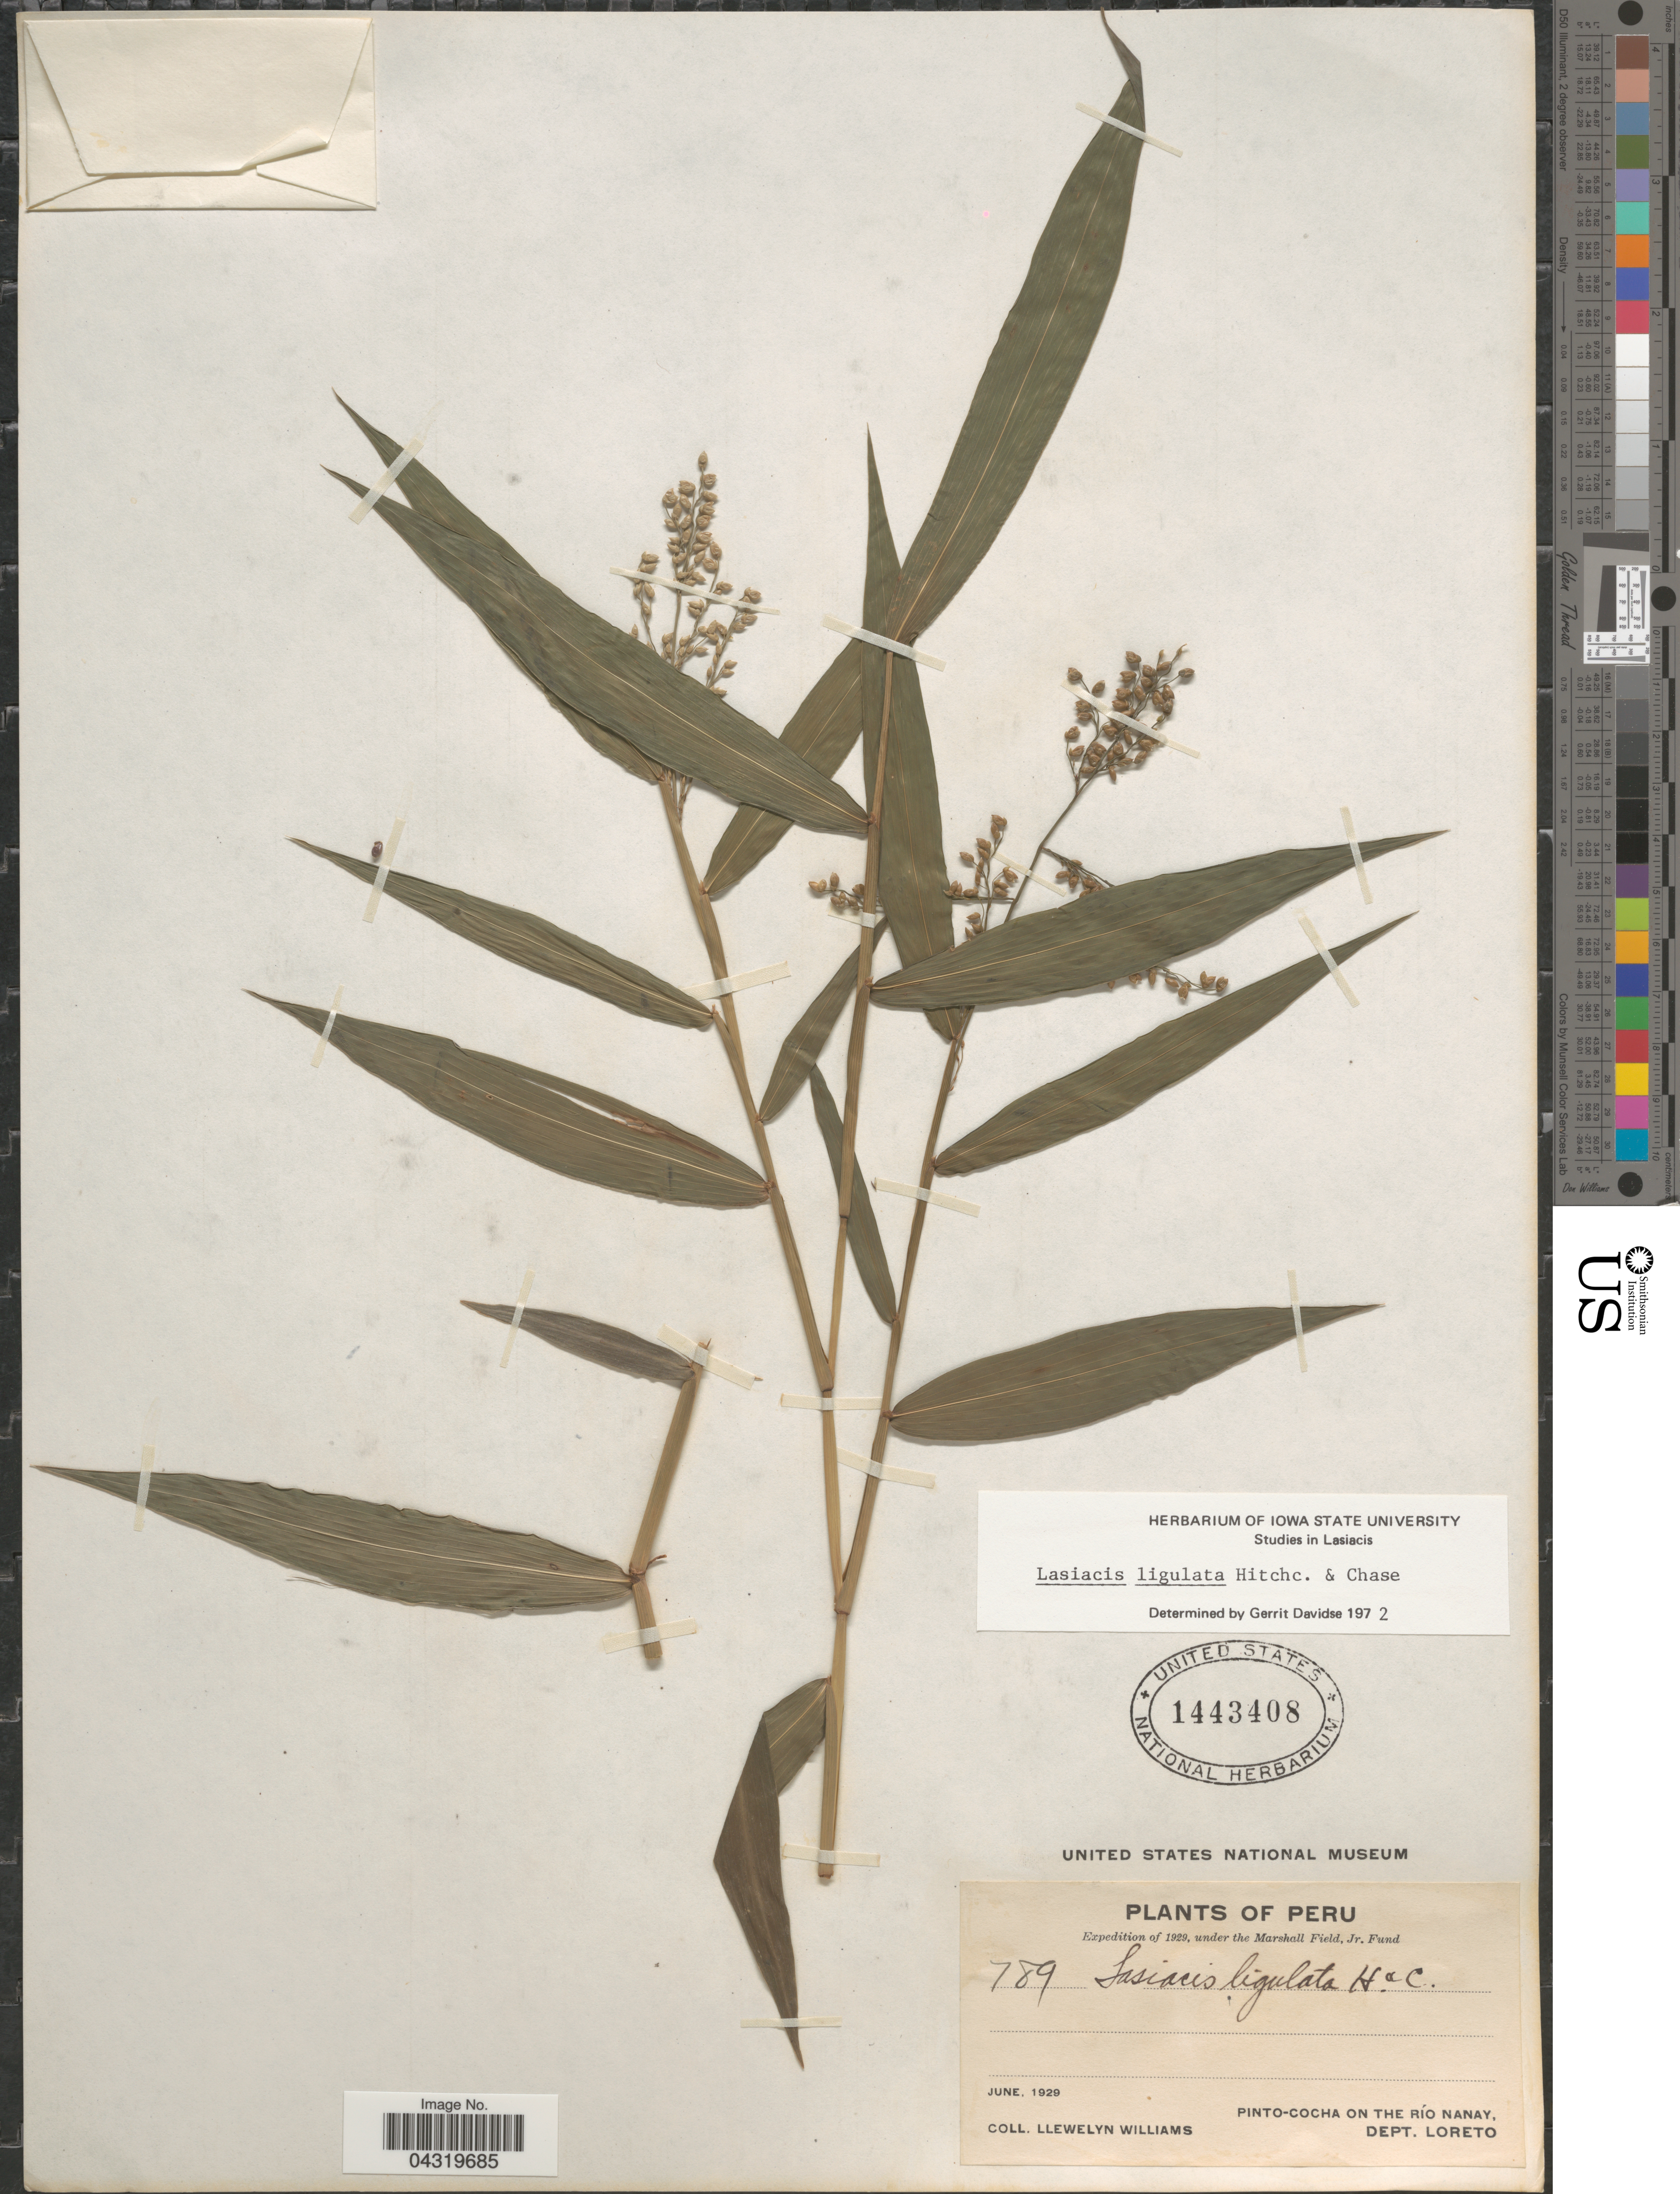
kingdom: Plantae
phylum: Tracheophyta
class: Liliopsida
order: Poales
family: Poaceae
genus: Lasiacis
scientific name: Lasiacis ligulata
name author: Hitchc. & Chase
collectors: Ll. Williams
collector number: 789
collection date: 1929-06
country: Peru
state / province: Loreto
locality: Expedition of 1929. Pinto-Cocha on the Río Nanay, Dept. Loreto.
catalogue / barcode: US 1443408